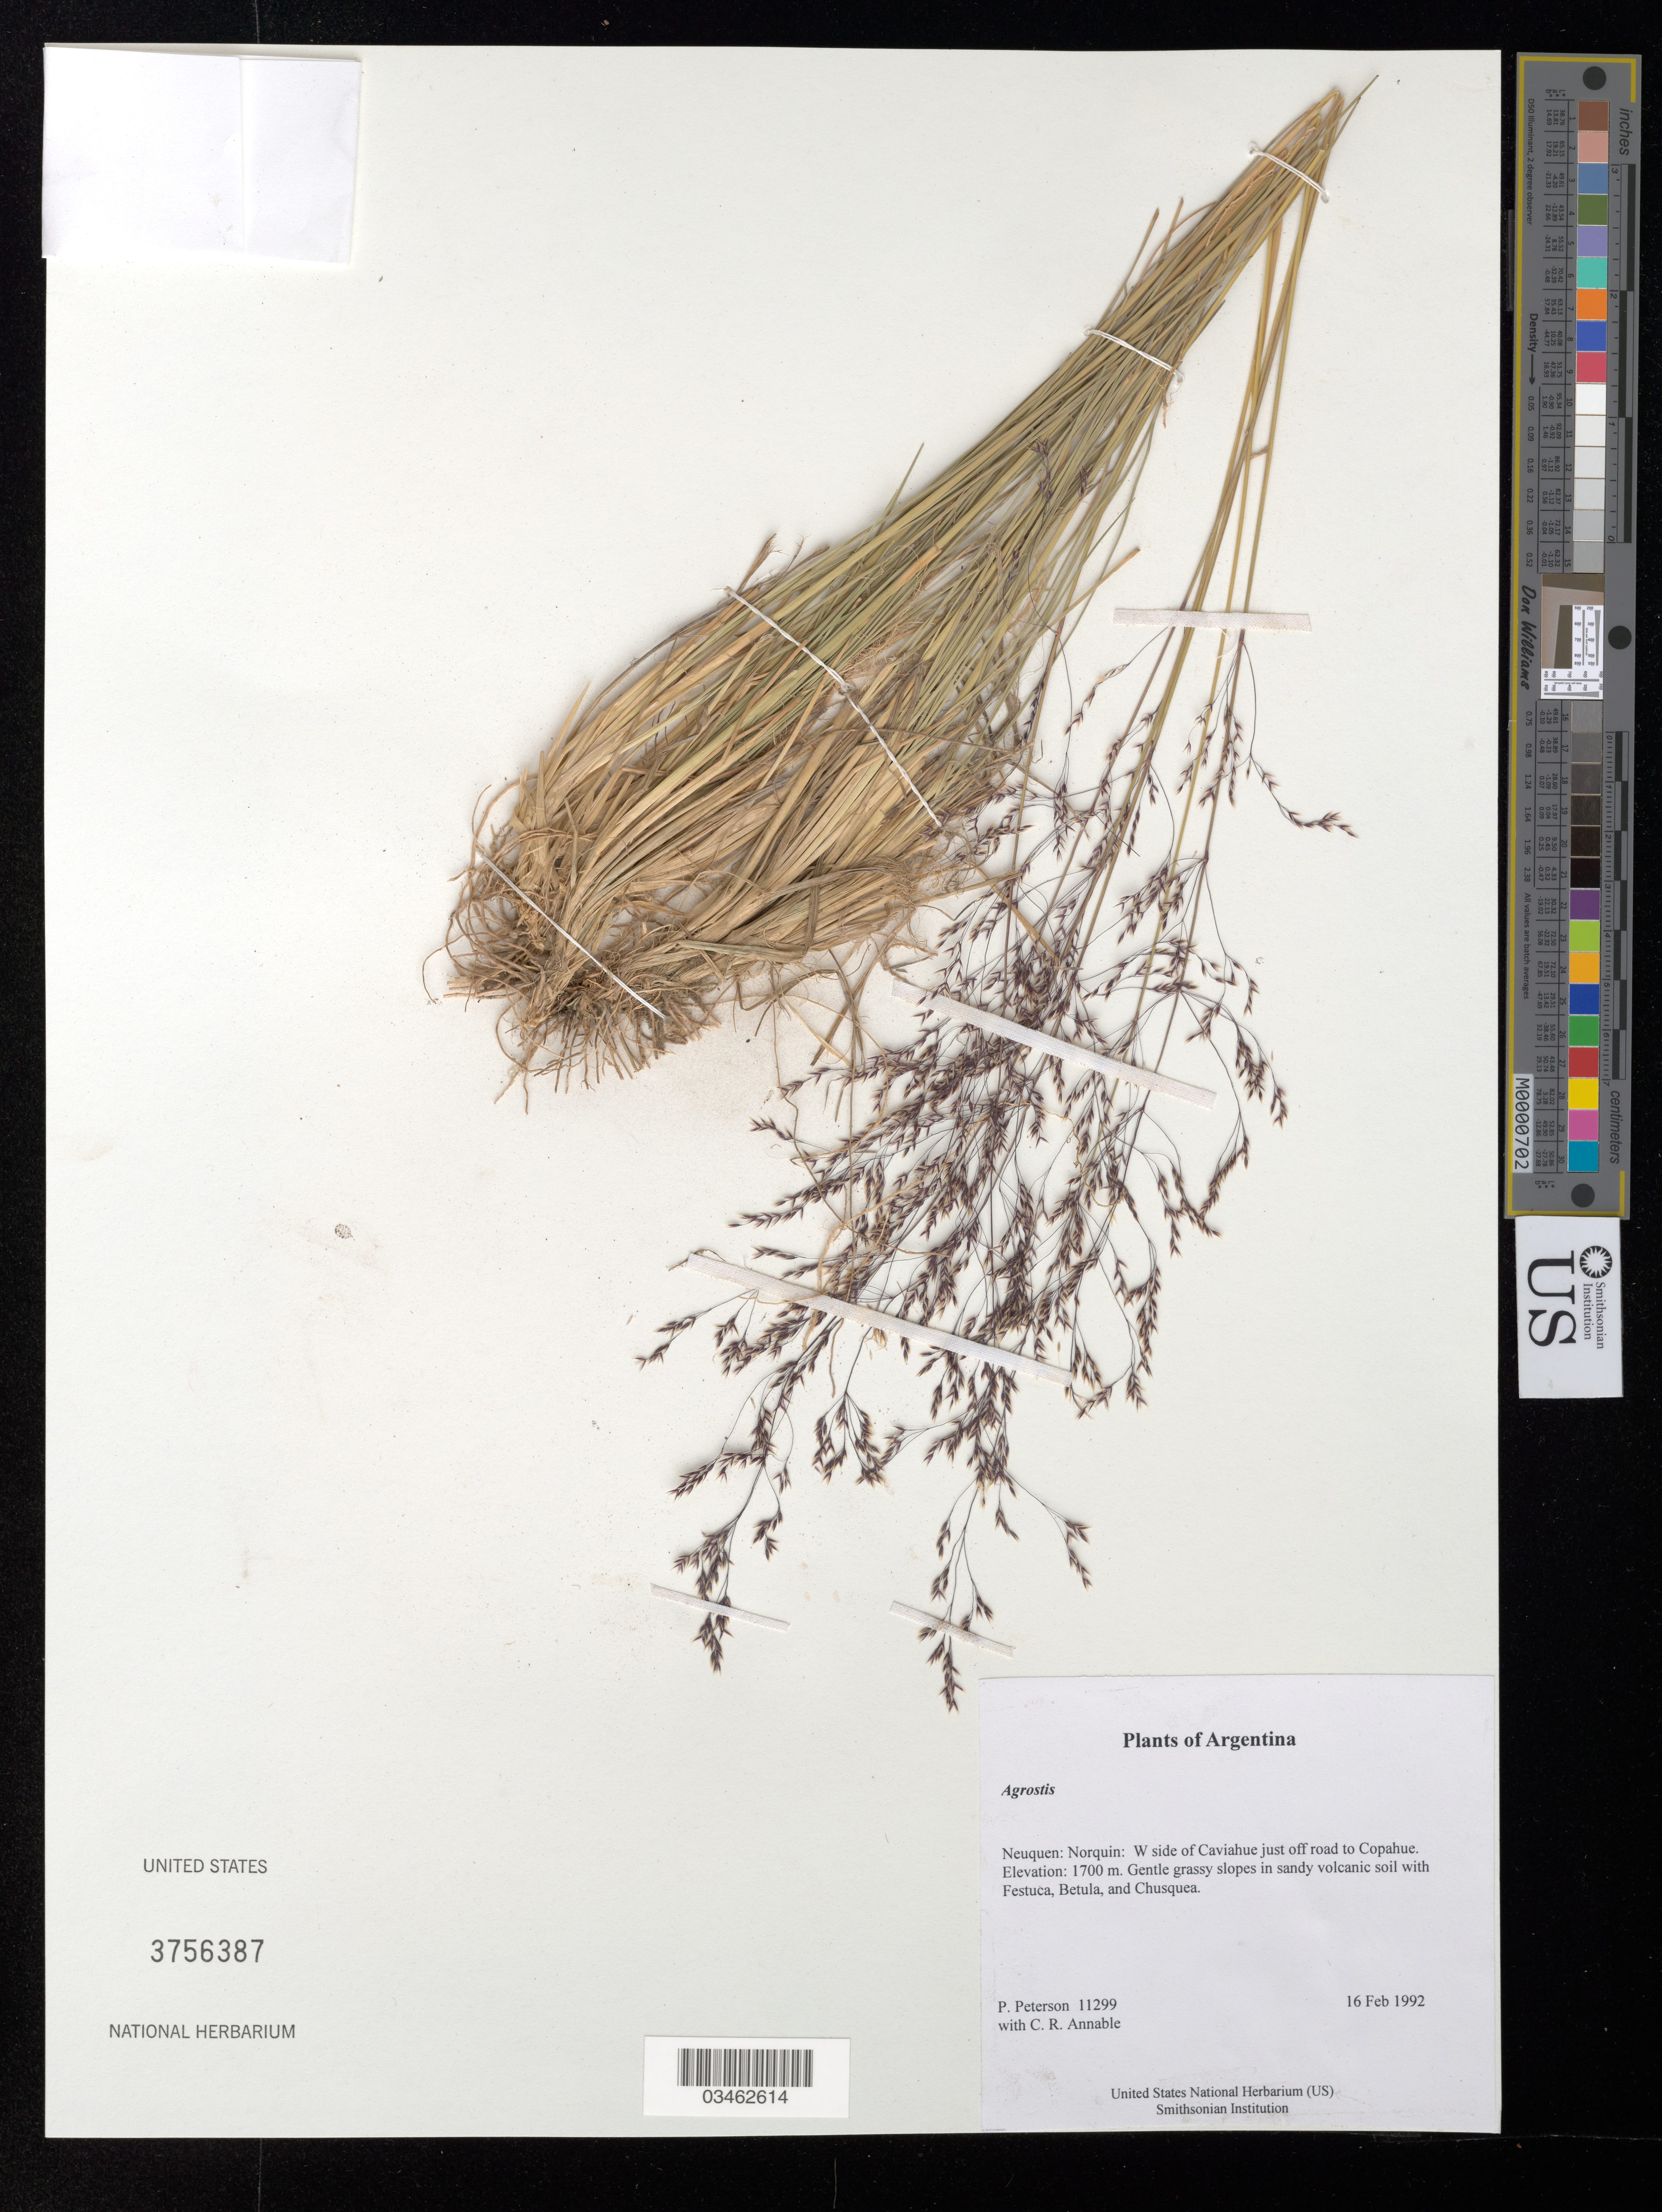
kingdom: Plantae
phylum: Tracheophyta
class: Liliopsida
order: Poales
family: Poaceae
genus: Agrostis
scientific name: Agrostis sp.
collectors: P. M. Peterson & C. R. Annable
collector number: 11299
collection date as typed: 16 Feb 1992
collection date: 1992-02-16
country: Argentina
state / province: Neuquen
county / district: Norquin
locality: W side of Caviahue just off road to Copahue.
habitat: Gentle grassy slopes in sandy volcanic soil with Festuca, Betula, and Chusquea.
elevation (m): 1700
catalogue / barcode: US 3756387